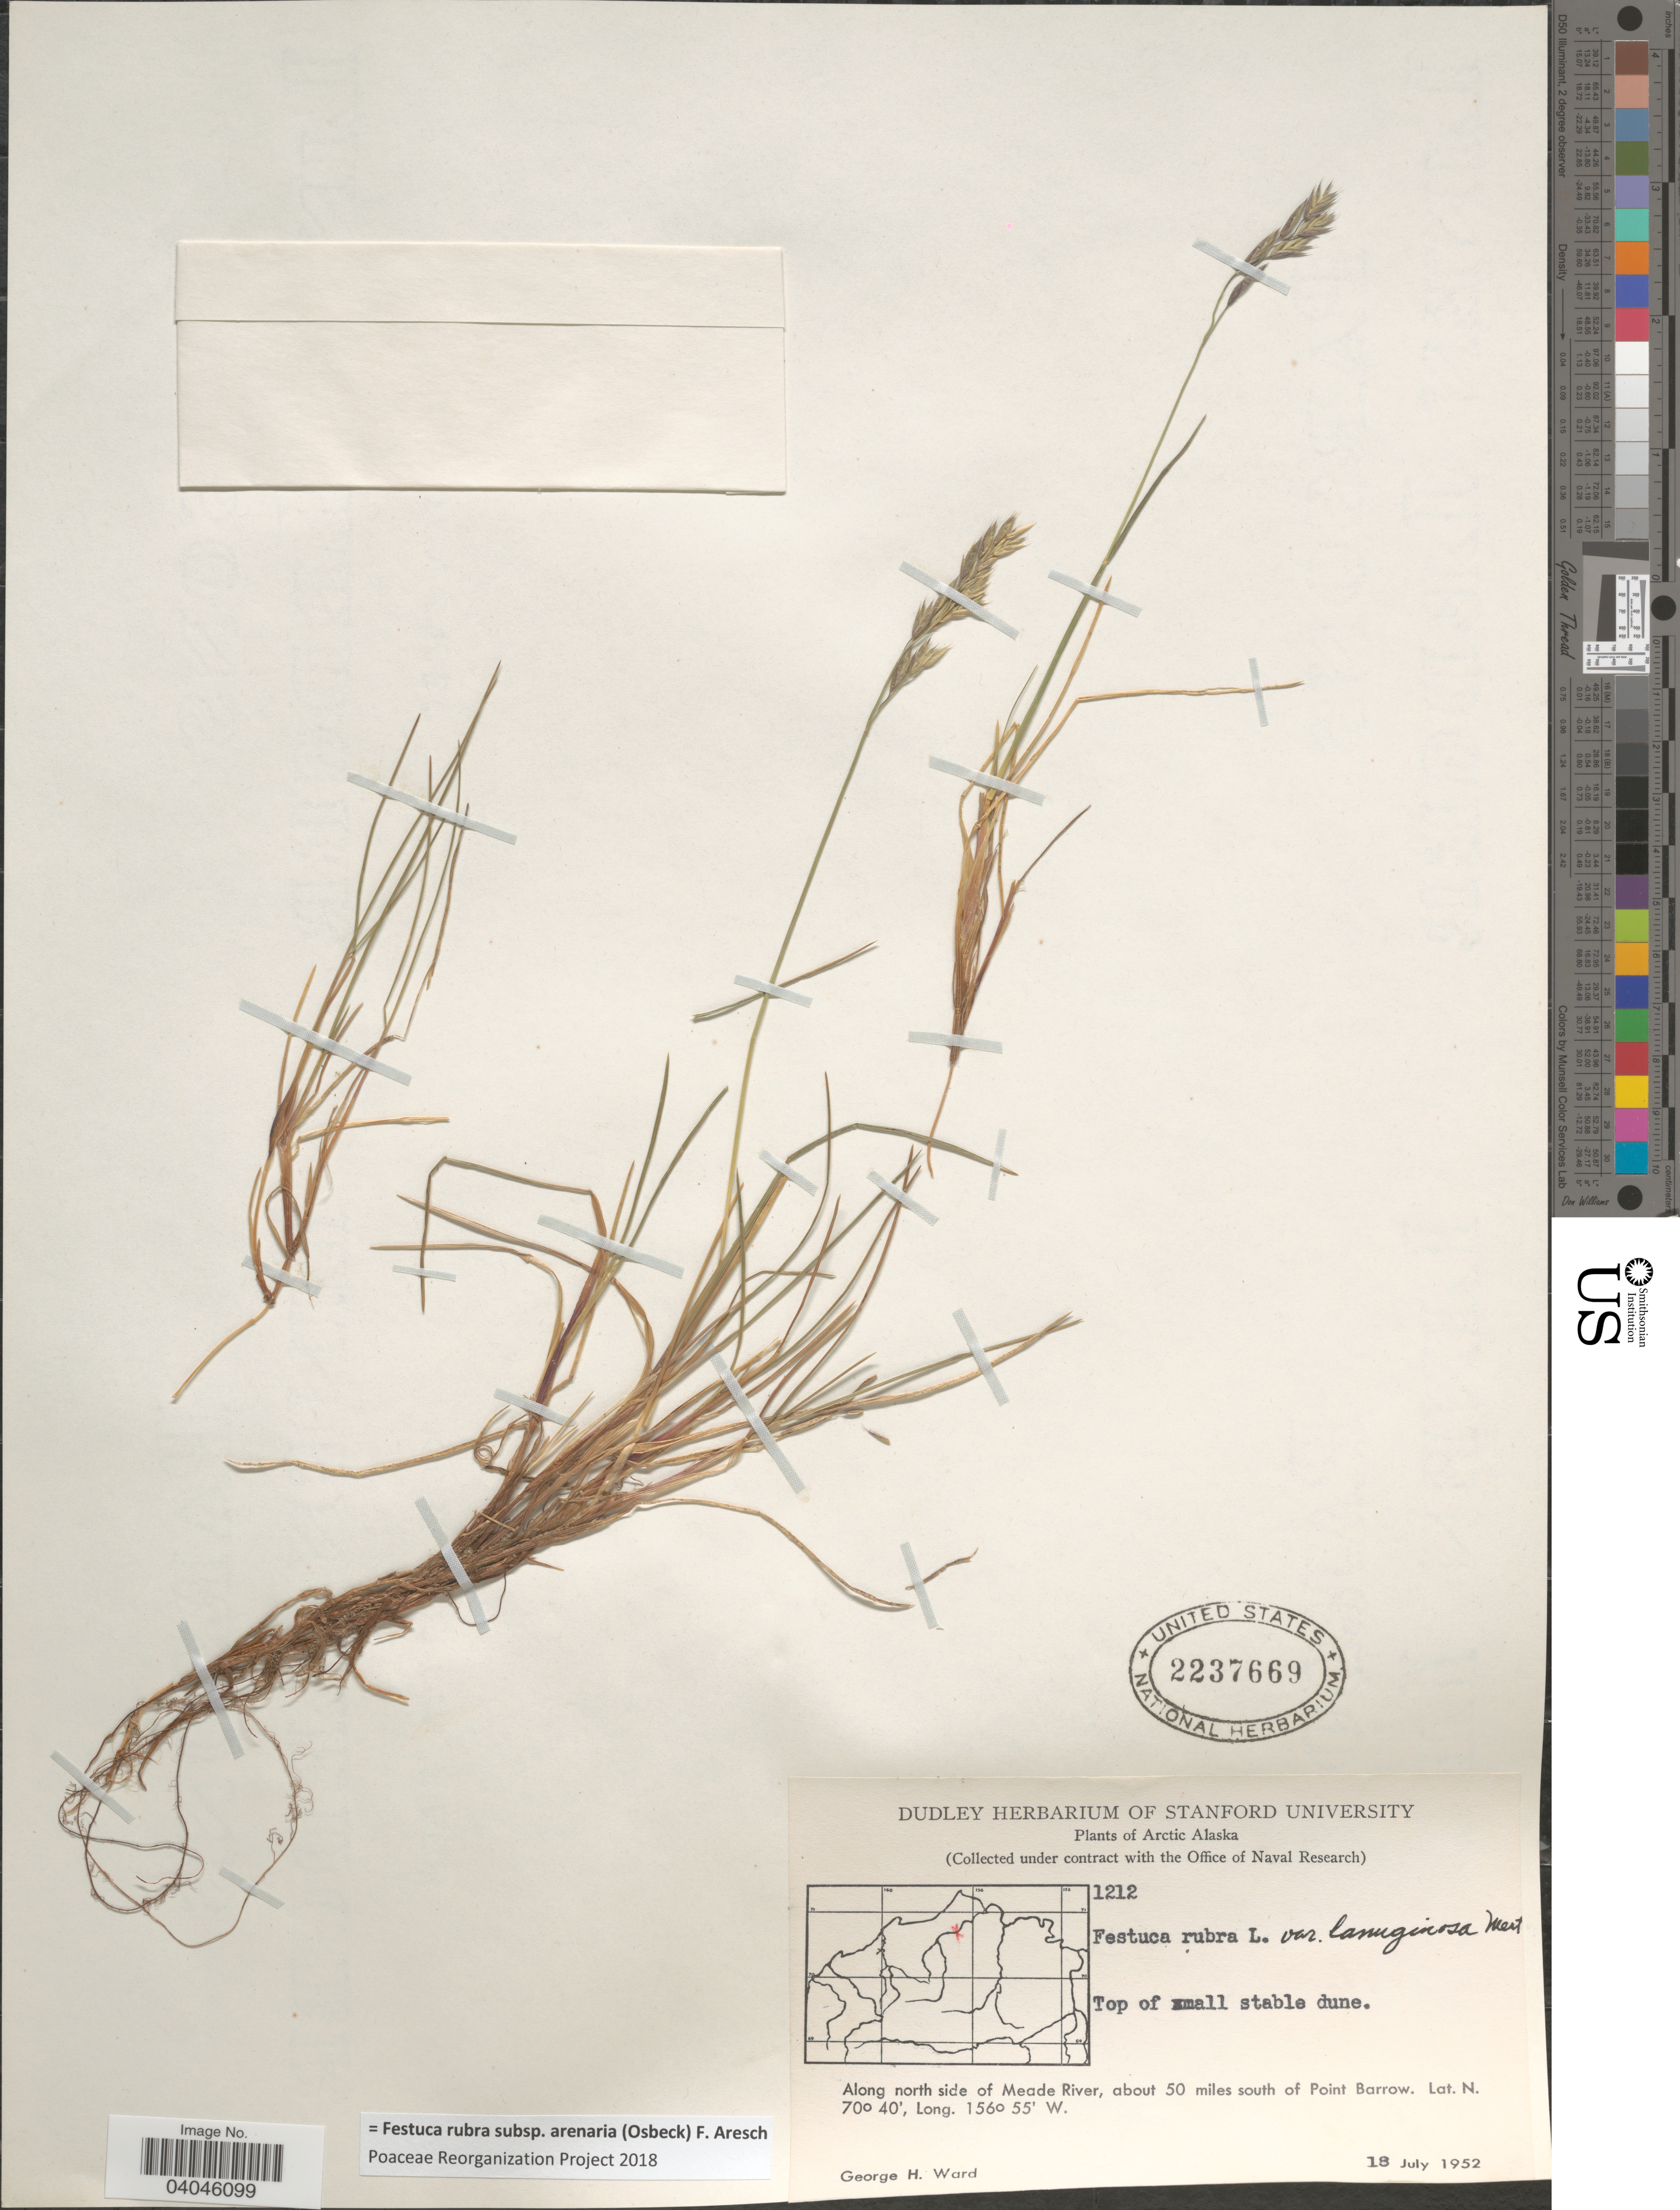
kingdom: Plantae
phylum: Tracheophyta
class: Liliopsida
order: Poales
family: Poaceae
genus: Festuca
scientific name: Festuca rubra subsp. arenaria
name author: (Osbeck) F. Aresch.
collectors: G. H. Ward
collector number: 1212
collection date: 1952-07-18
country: United States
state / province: Alaska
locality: Arctic Alaska. Top of small stable dune. Along north side of Meade River, about 50 miles south of Point Barrow.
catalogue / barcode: US 2237669